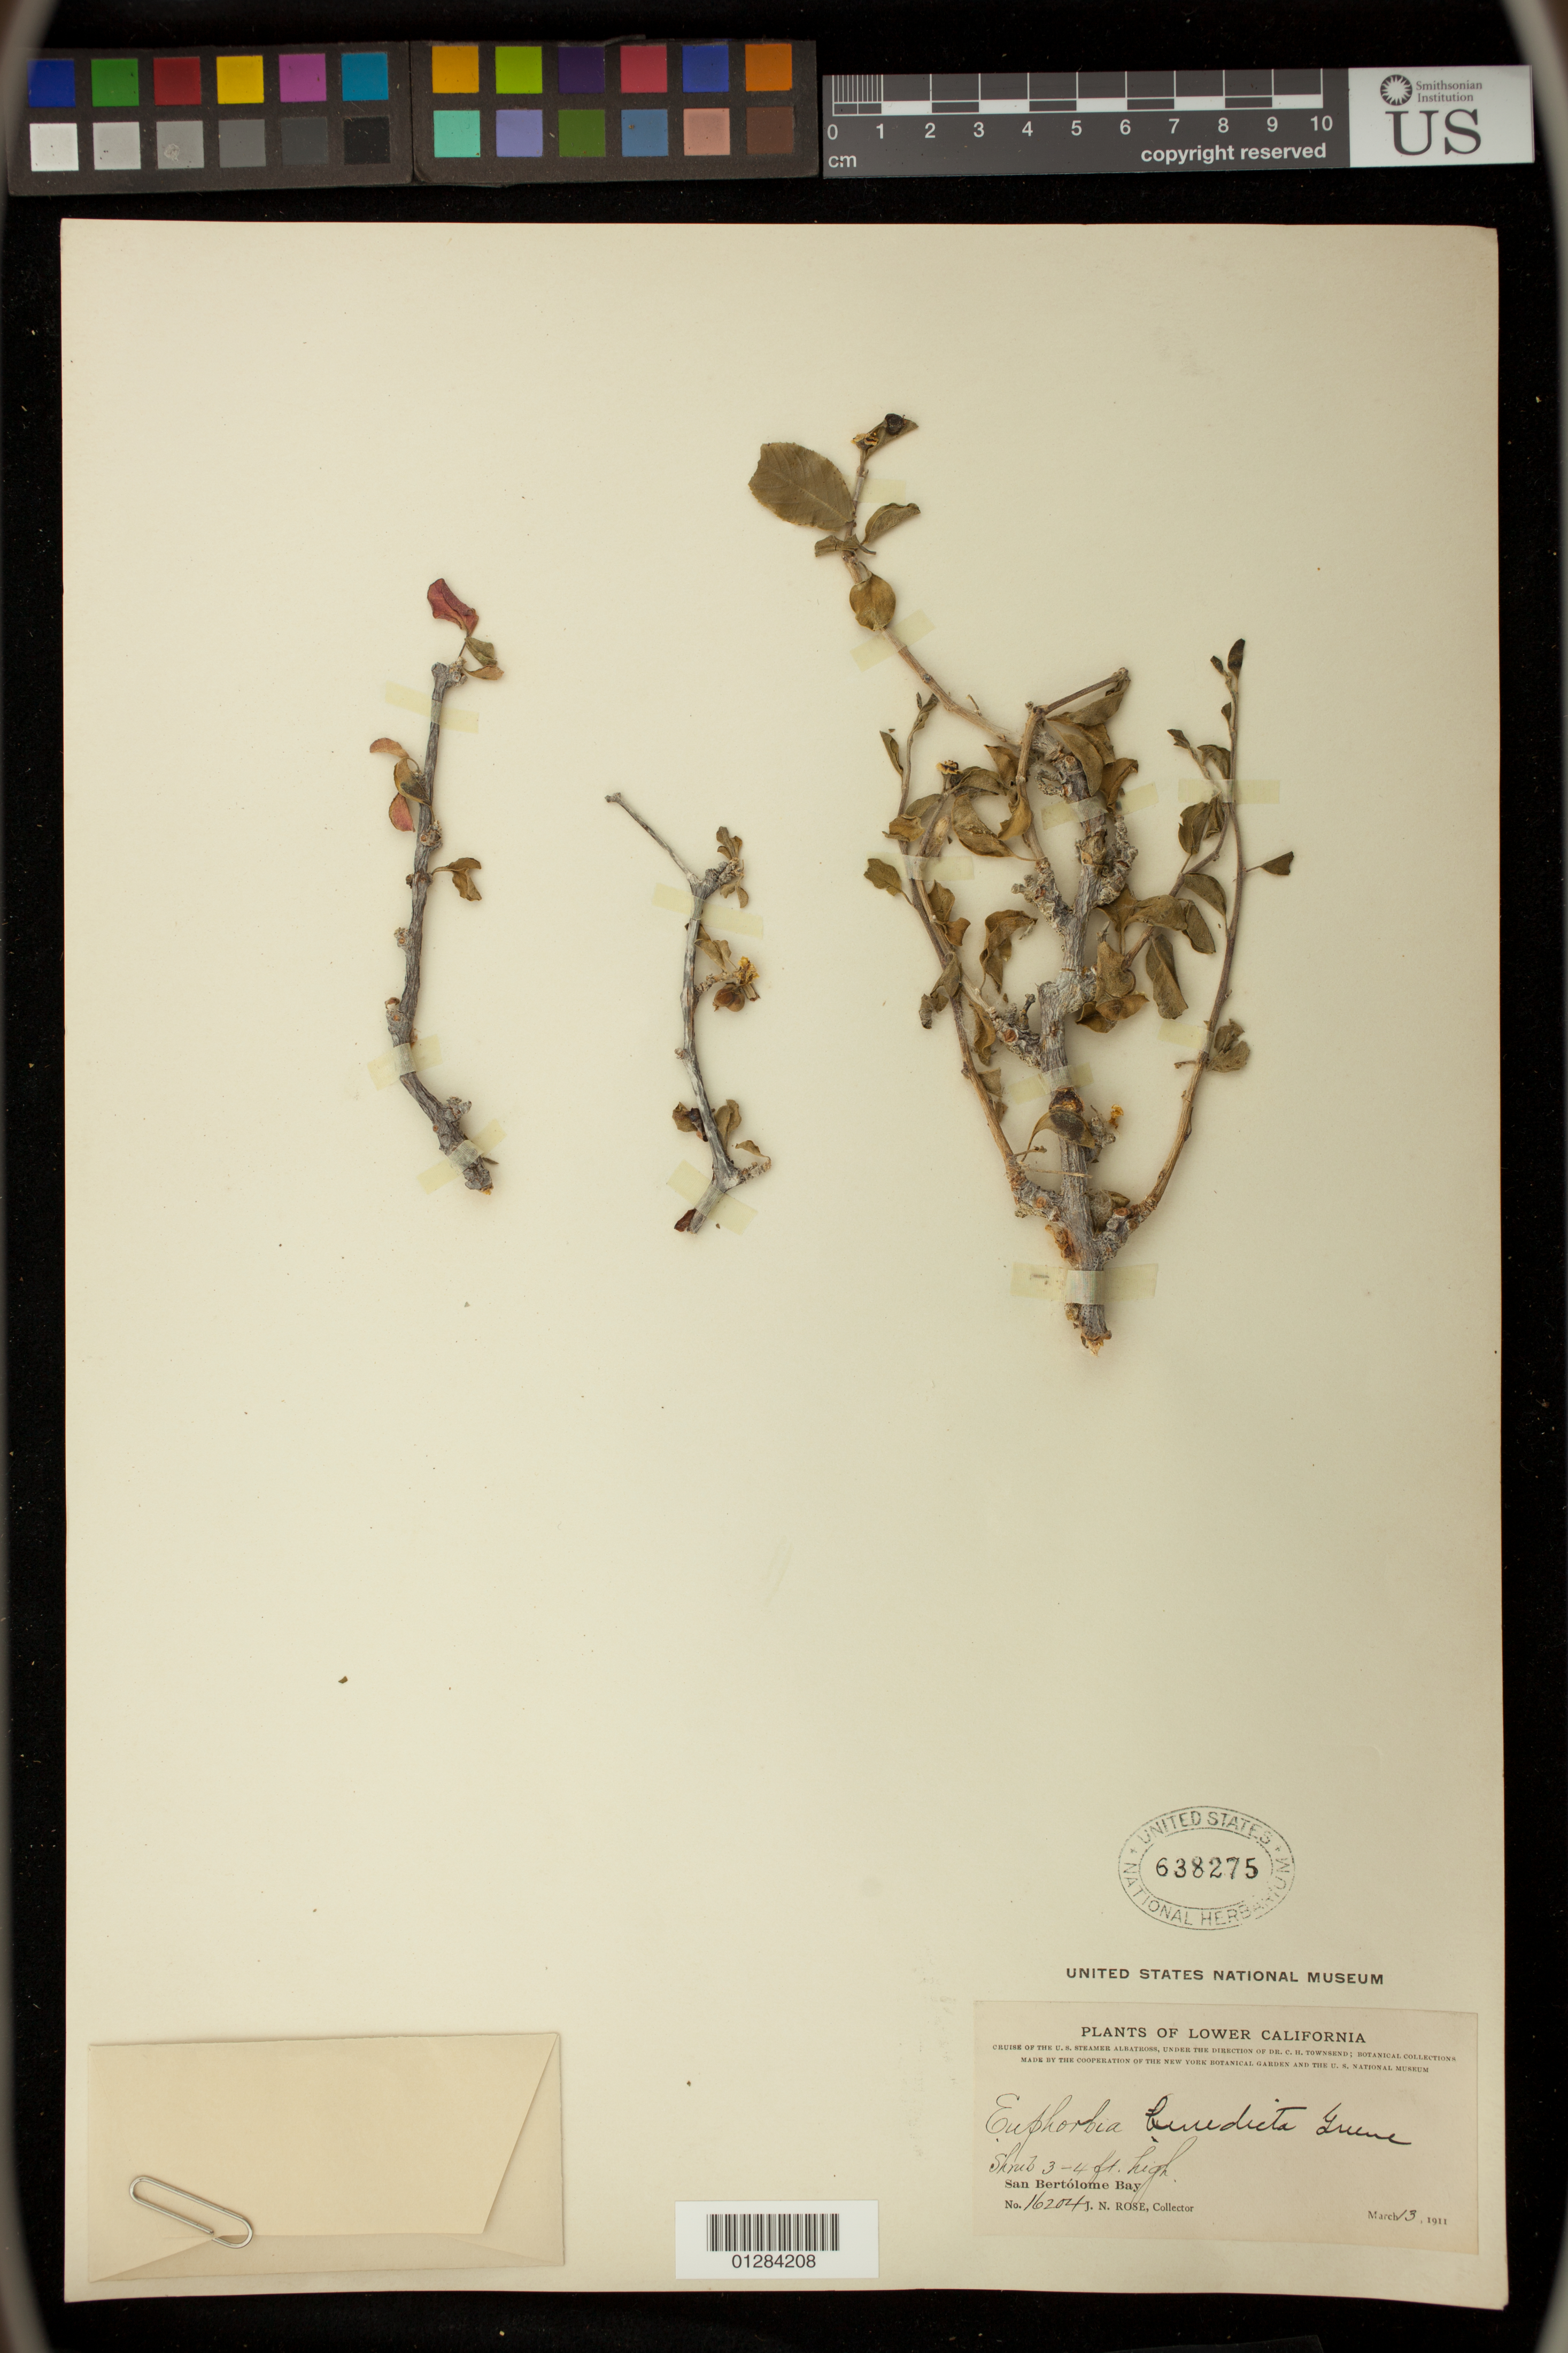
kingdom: Plantae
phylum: Tracheophyta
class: Magnoliopsida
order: Malpighiales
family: Euphorbiaceae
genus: Euphorbia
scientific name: Euphorbia misera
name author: Benth.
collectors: J. N. Rose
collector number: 16204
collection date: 1911-03-13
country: Mexico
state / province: Baja California Sur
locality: San Bertolome [Bartolome] Bay.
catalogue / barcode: US 638275